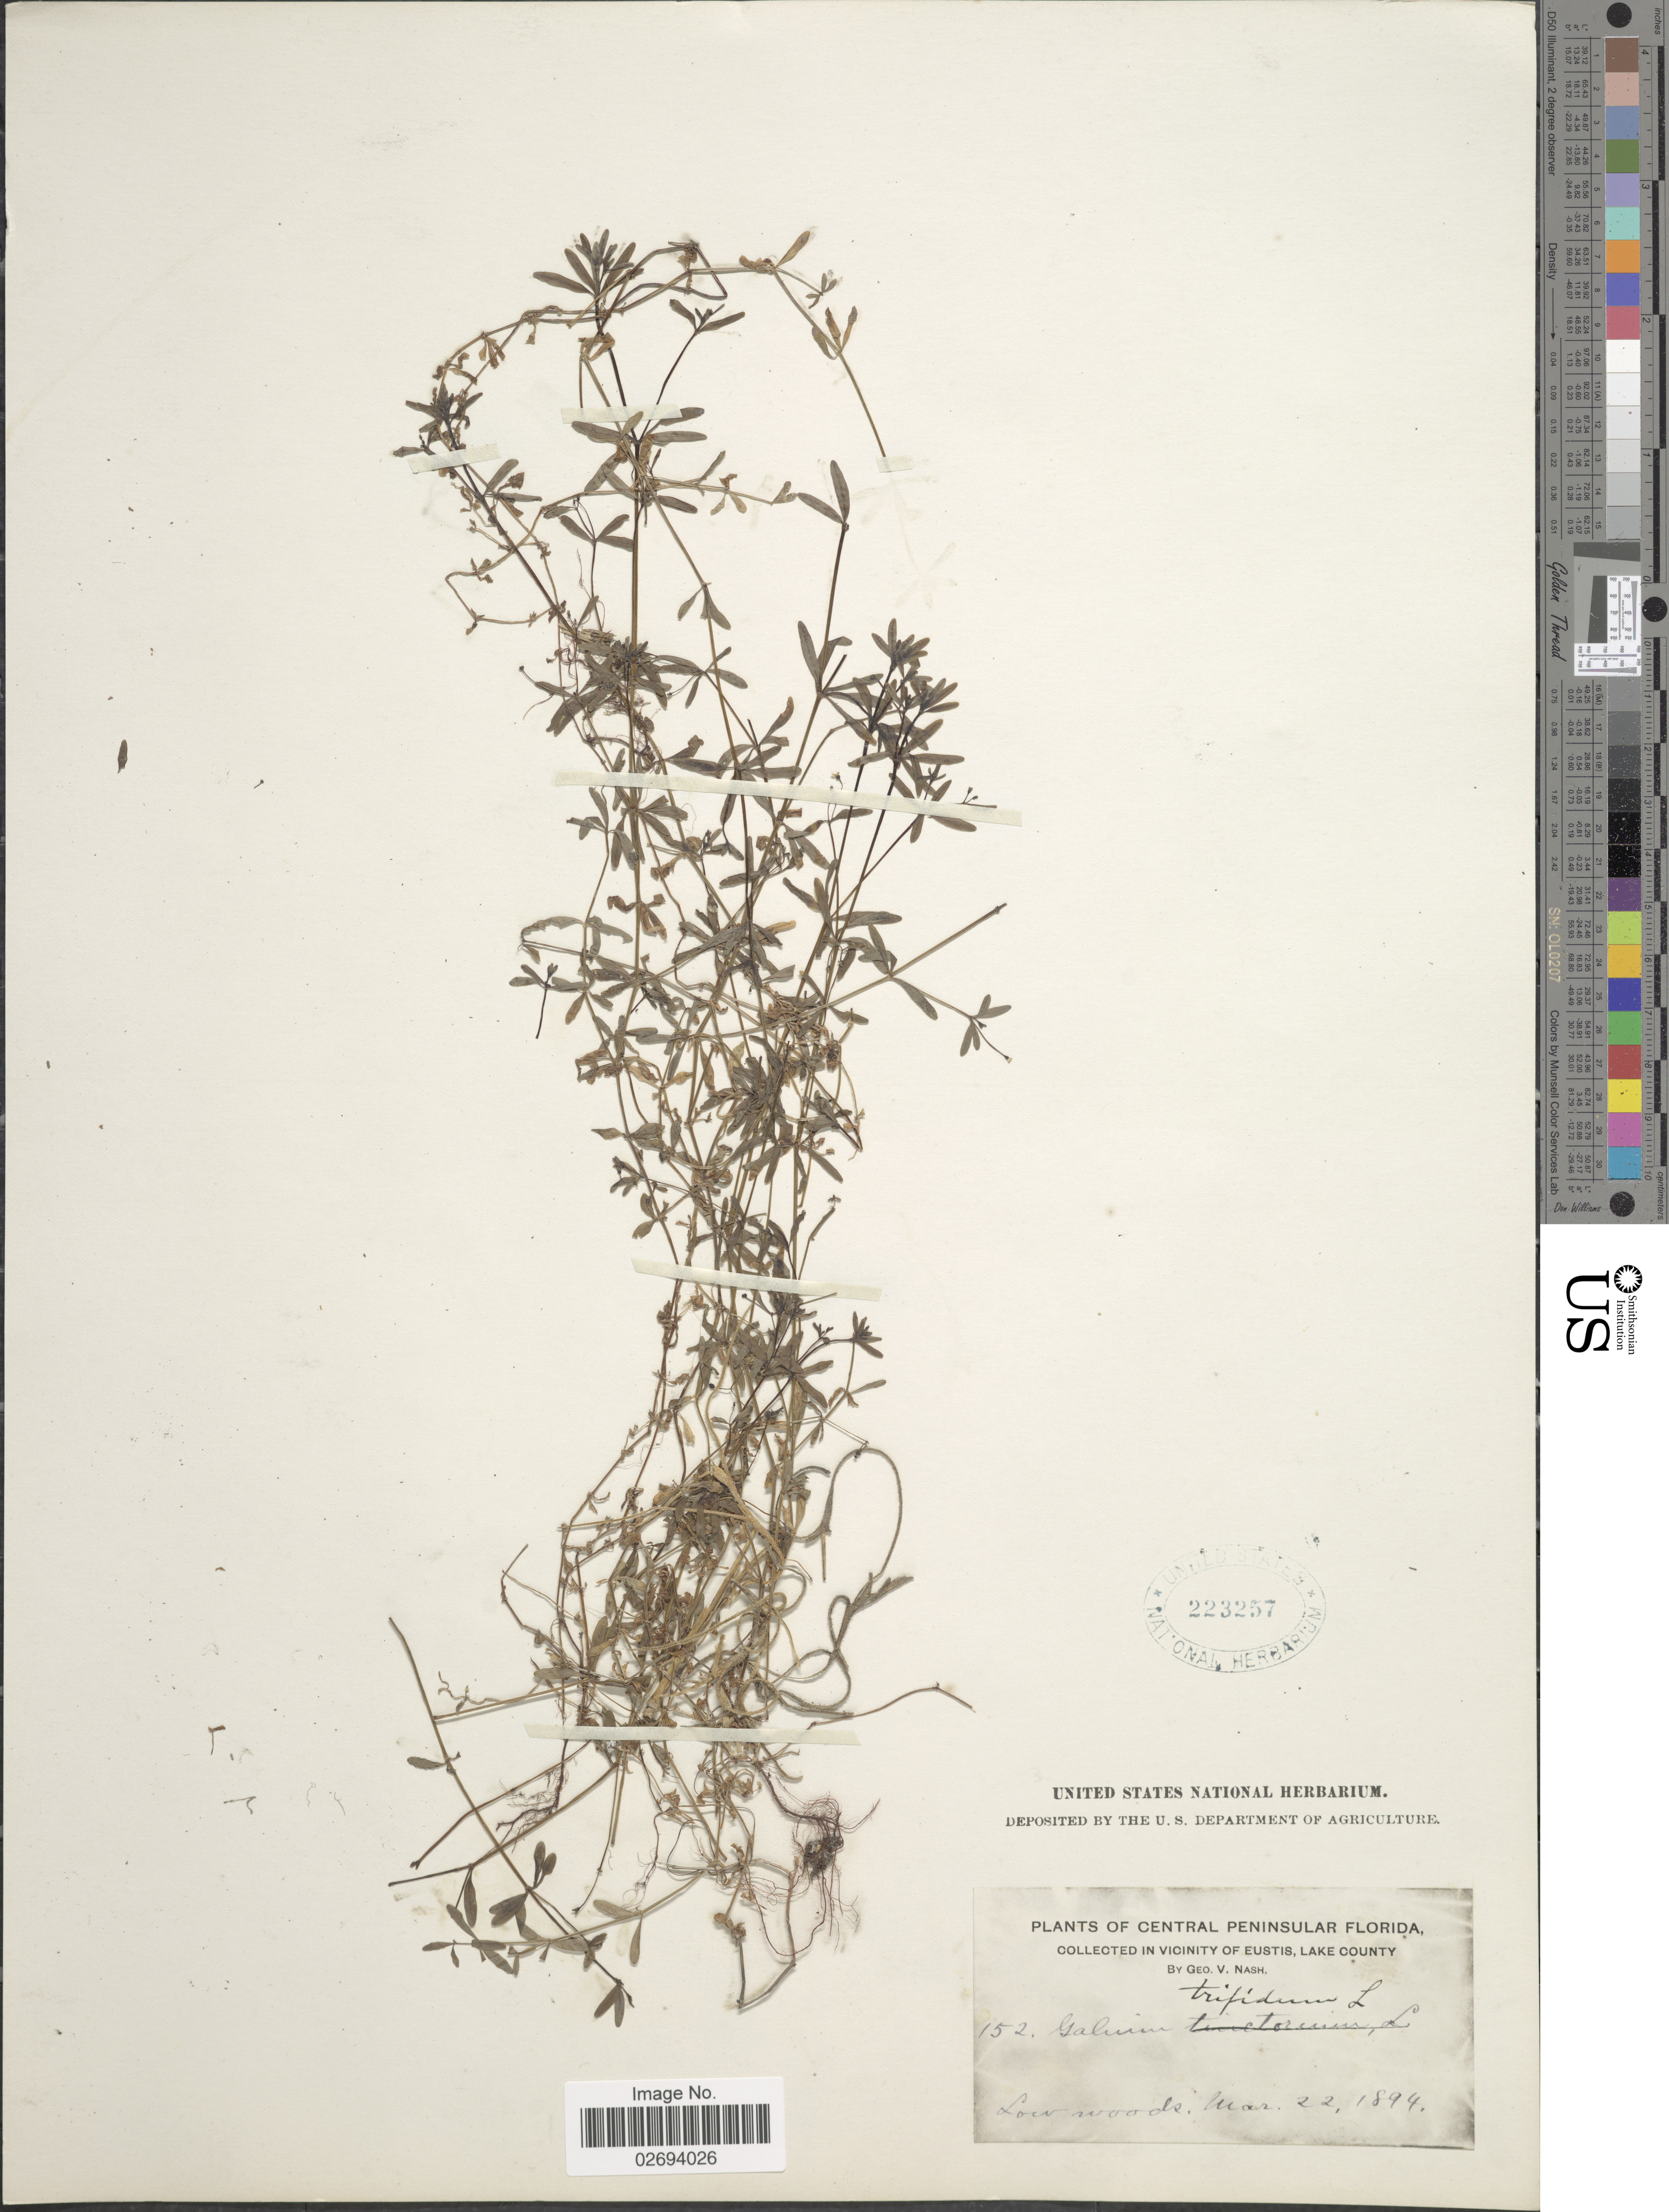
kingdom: Plantae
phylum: Tracheophyta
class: Magnoliopsida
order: Gentianales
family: Rubiaceae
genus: Galium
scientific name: Galium trifidum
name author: L.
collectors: G. V. Nash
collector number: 152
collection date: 1894-03-22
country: United States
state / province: Florida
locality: Central Peninsula Florida. In Vicinity of Eustis, Lake County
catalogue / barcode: US 223257